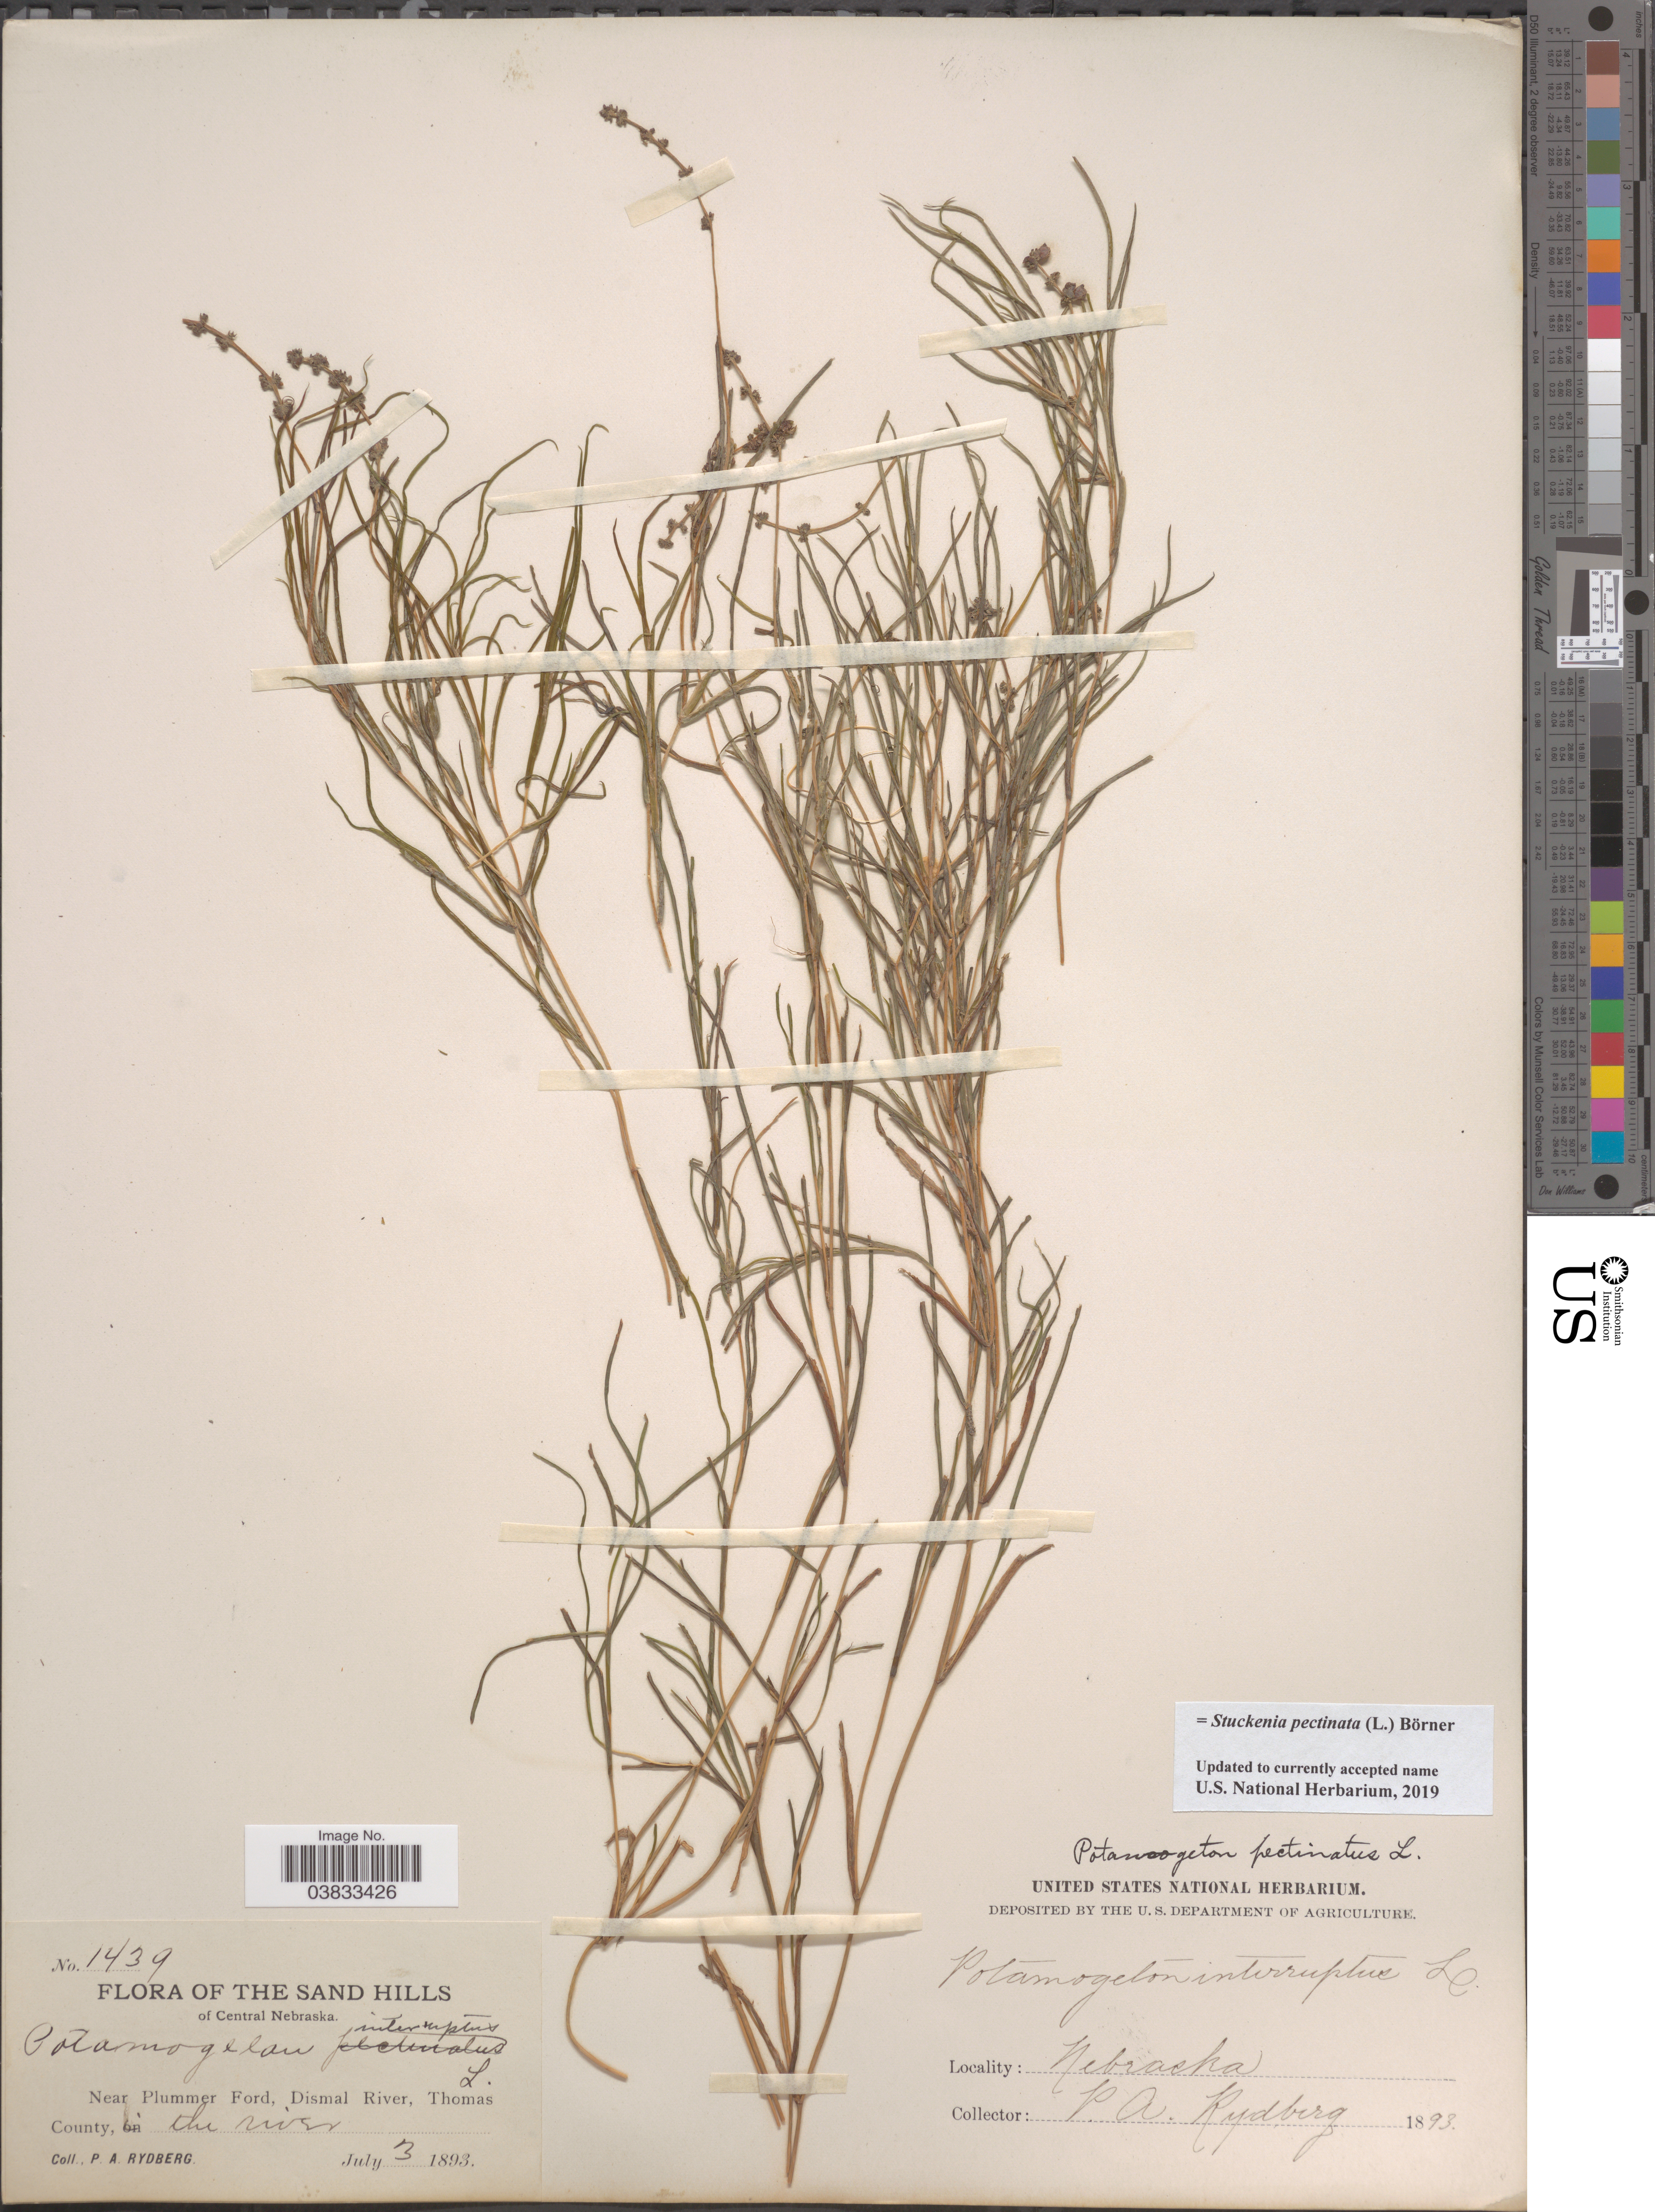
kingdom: Plantae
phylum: Tracheophyta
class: Liliopsida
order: Alismatales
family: Potamogetonaceae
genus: Stuckenia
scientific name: Stuckenia pectinata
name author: (L.) Börner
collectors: P. A. Rydberg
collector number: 1439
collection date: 1893-07-03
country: United States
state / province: Nebraska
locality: Sand Hills of Central Nebraska. Near Plummer Ford, Dismal River, Thomas County, in the river.